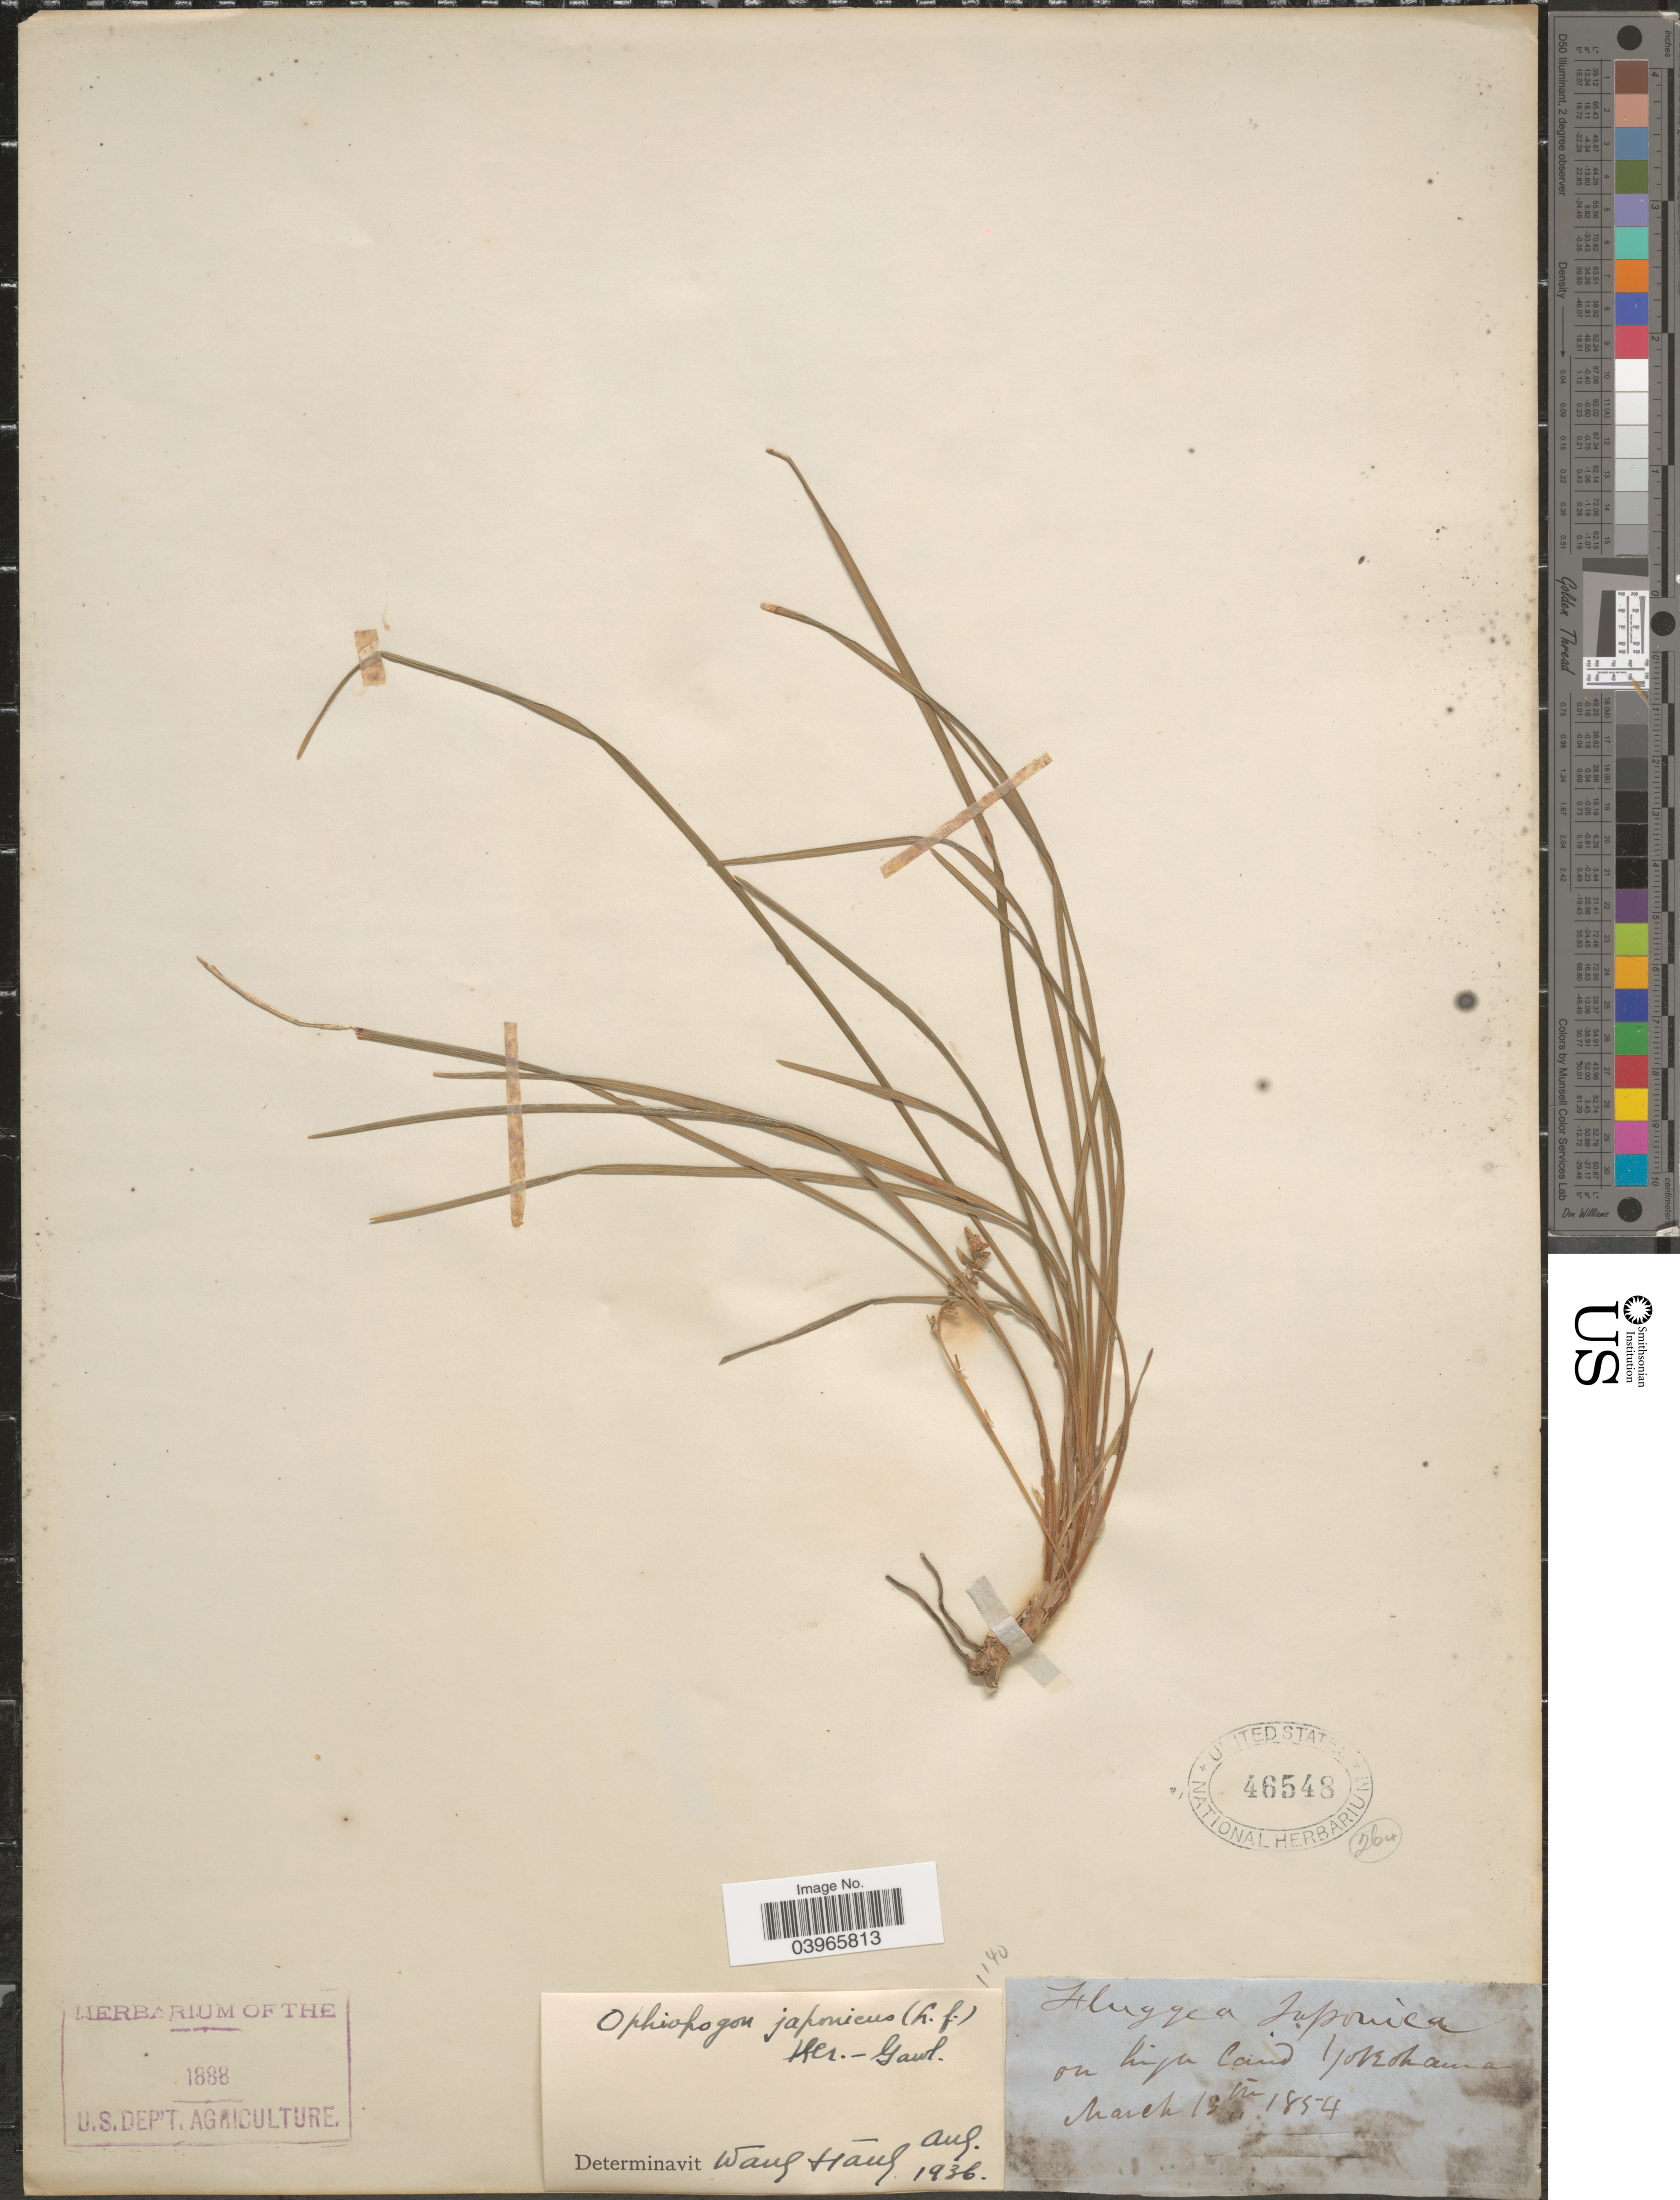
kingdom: Plantae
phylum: Tracheophyta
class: Liliopsida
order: Asparagales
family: Asparagaceae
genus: Ophiopogon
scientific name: Ophiopogon japonicus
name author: (L. f.) Ker Gawl.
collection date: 1854-03-13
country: Japan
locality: On high land Yokohama.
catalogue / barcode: US 46548